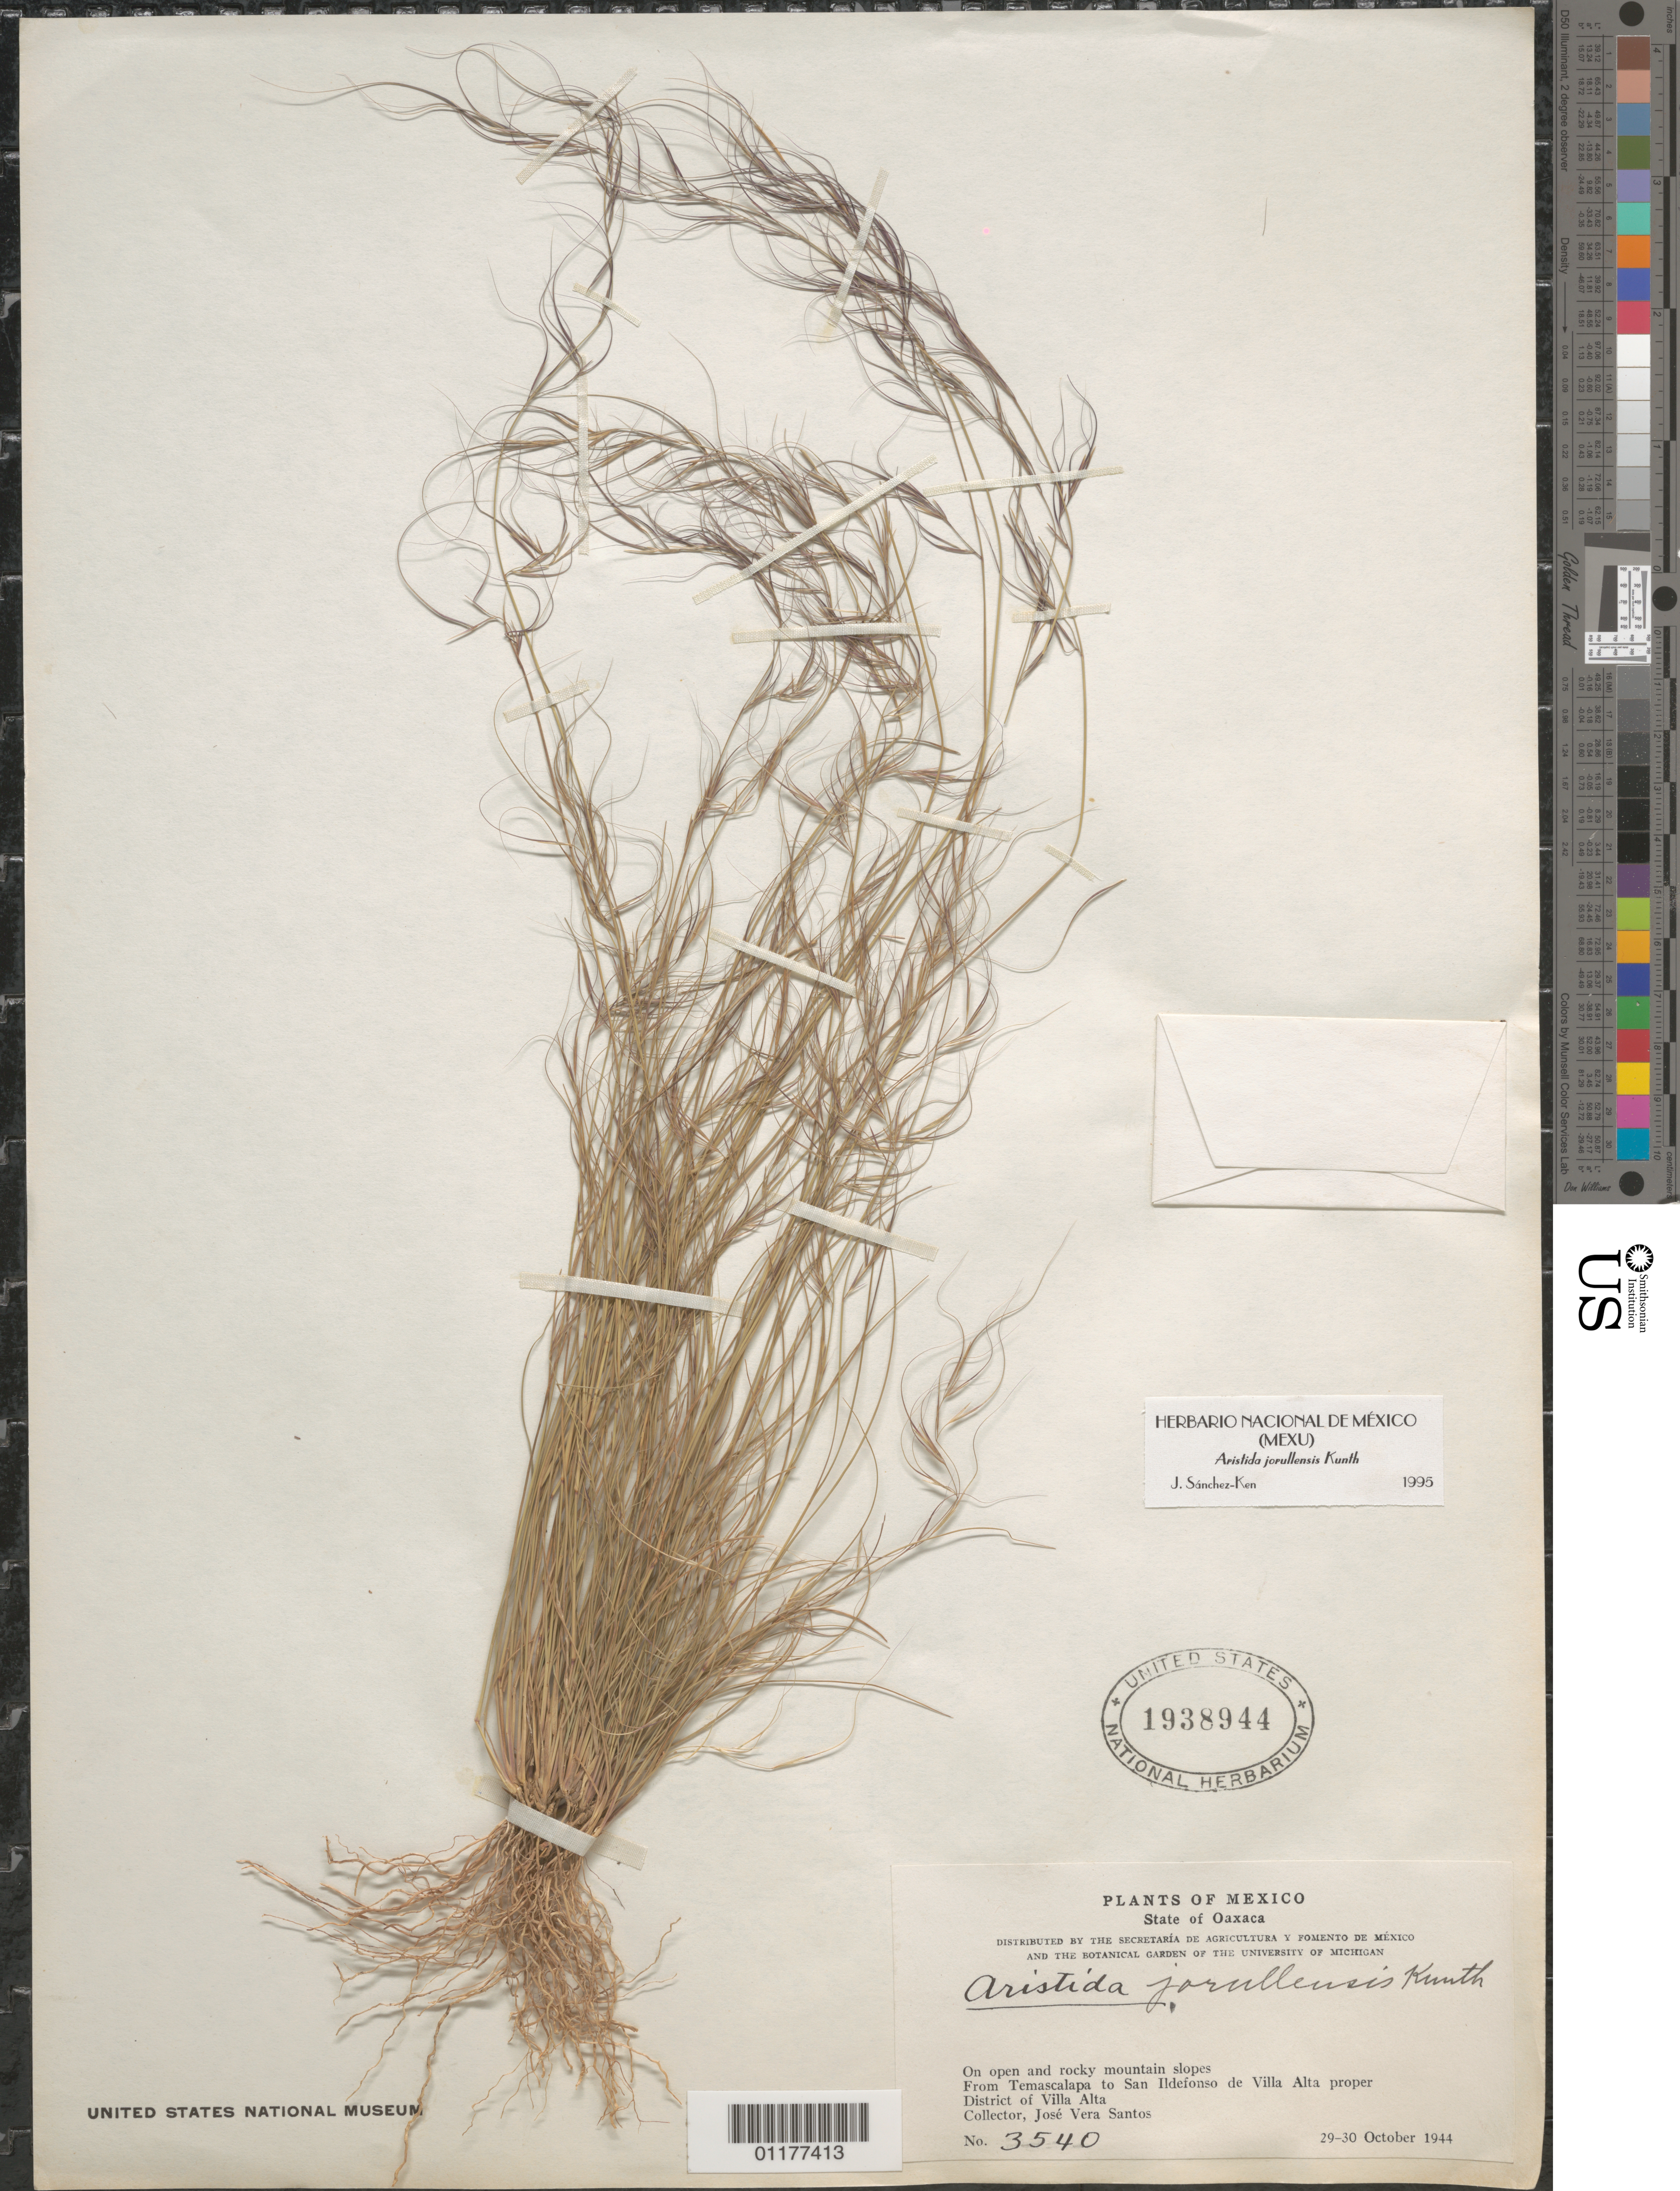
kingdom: Plantae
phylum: Tracheophyta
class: Liliopsida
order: Poales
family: Poaceae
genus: Aristida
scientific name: Aristida jorullensis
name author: Kunth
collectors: J. V. Santos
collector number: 3540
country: Mexico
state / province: Oaxaca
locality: From Temascalapa to San Ildefonso de Villa Alta near district of Villa Alta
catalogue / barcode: US 1938944